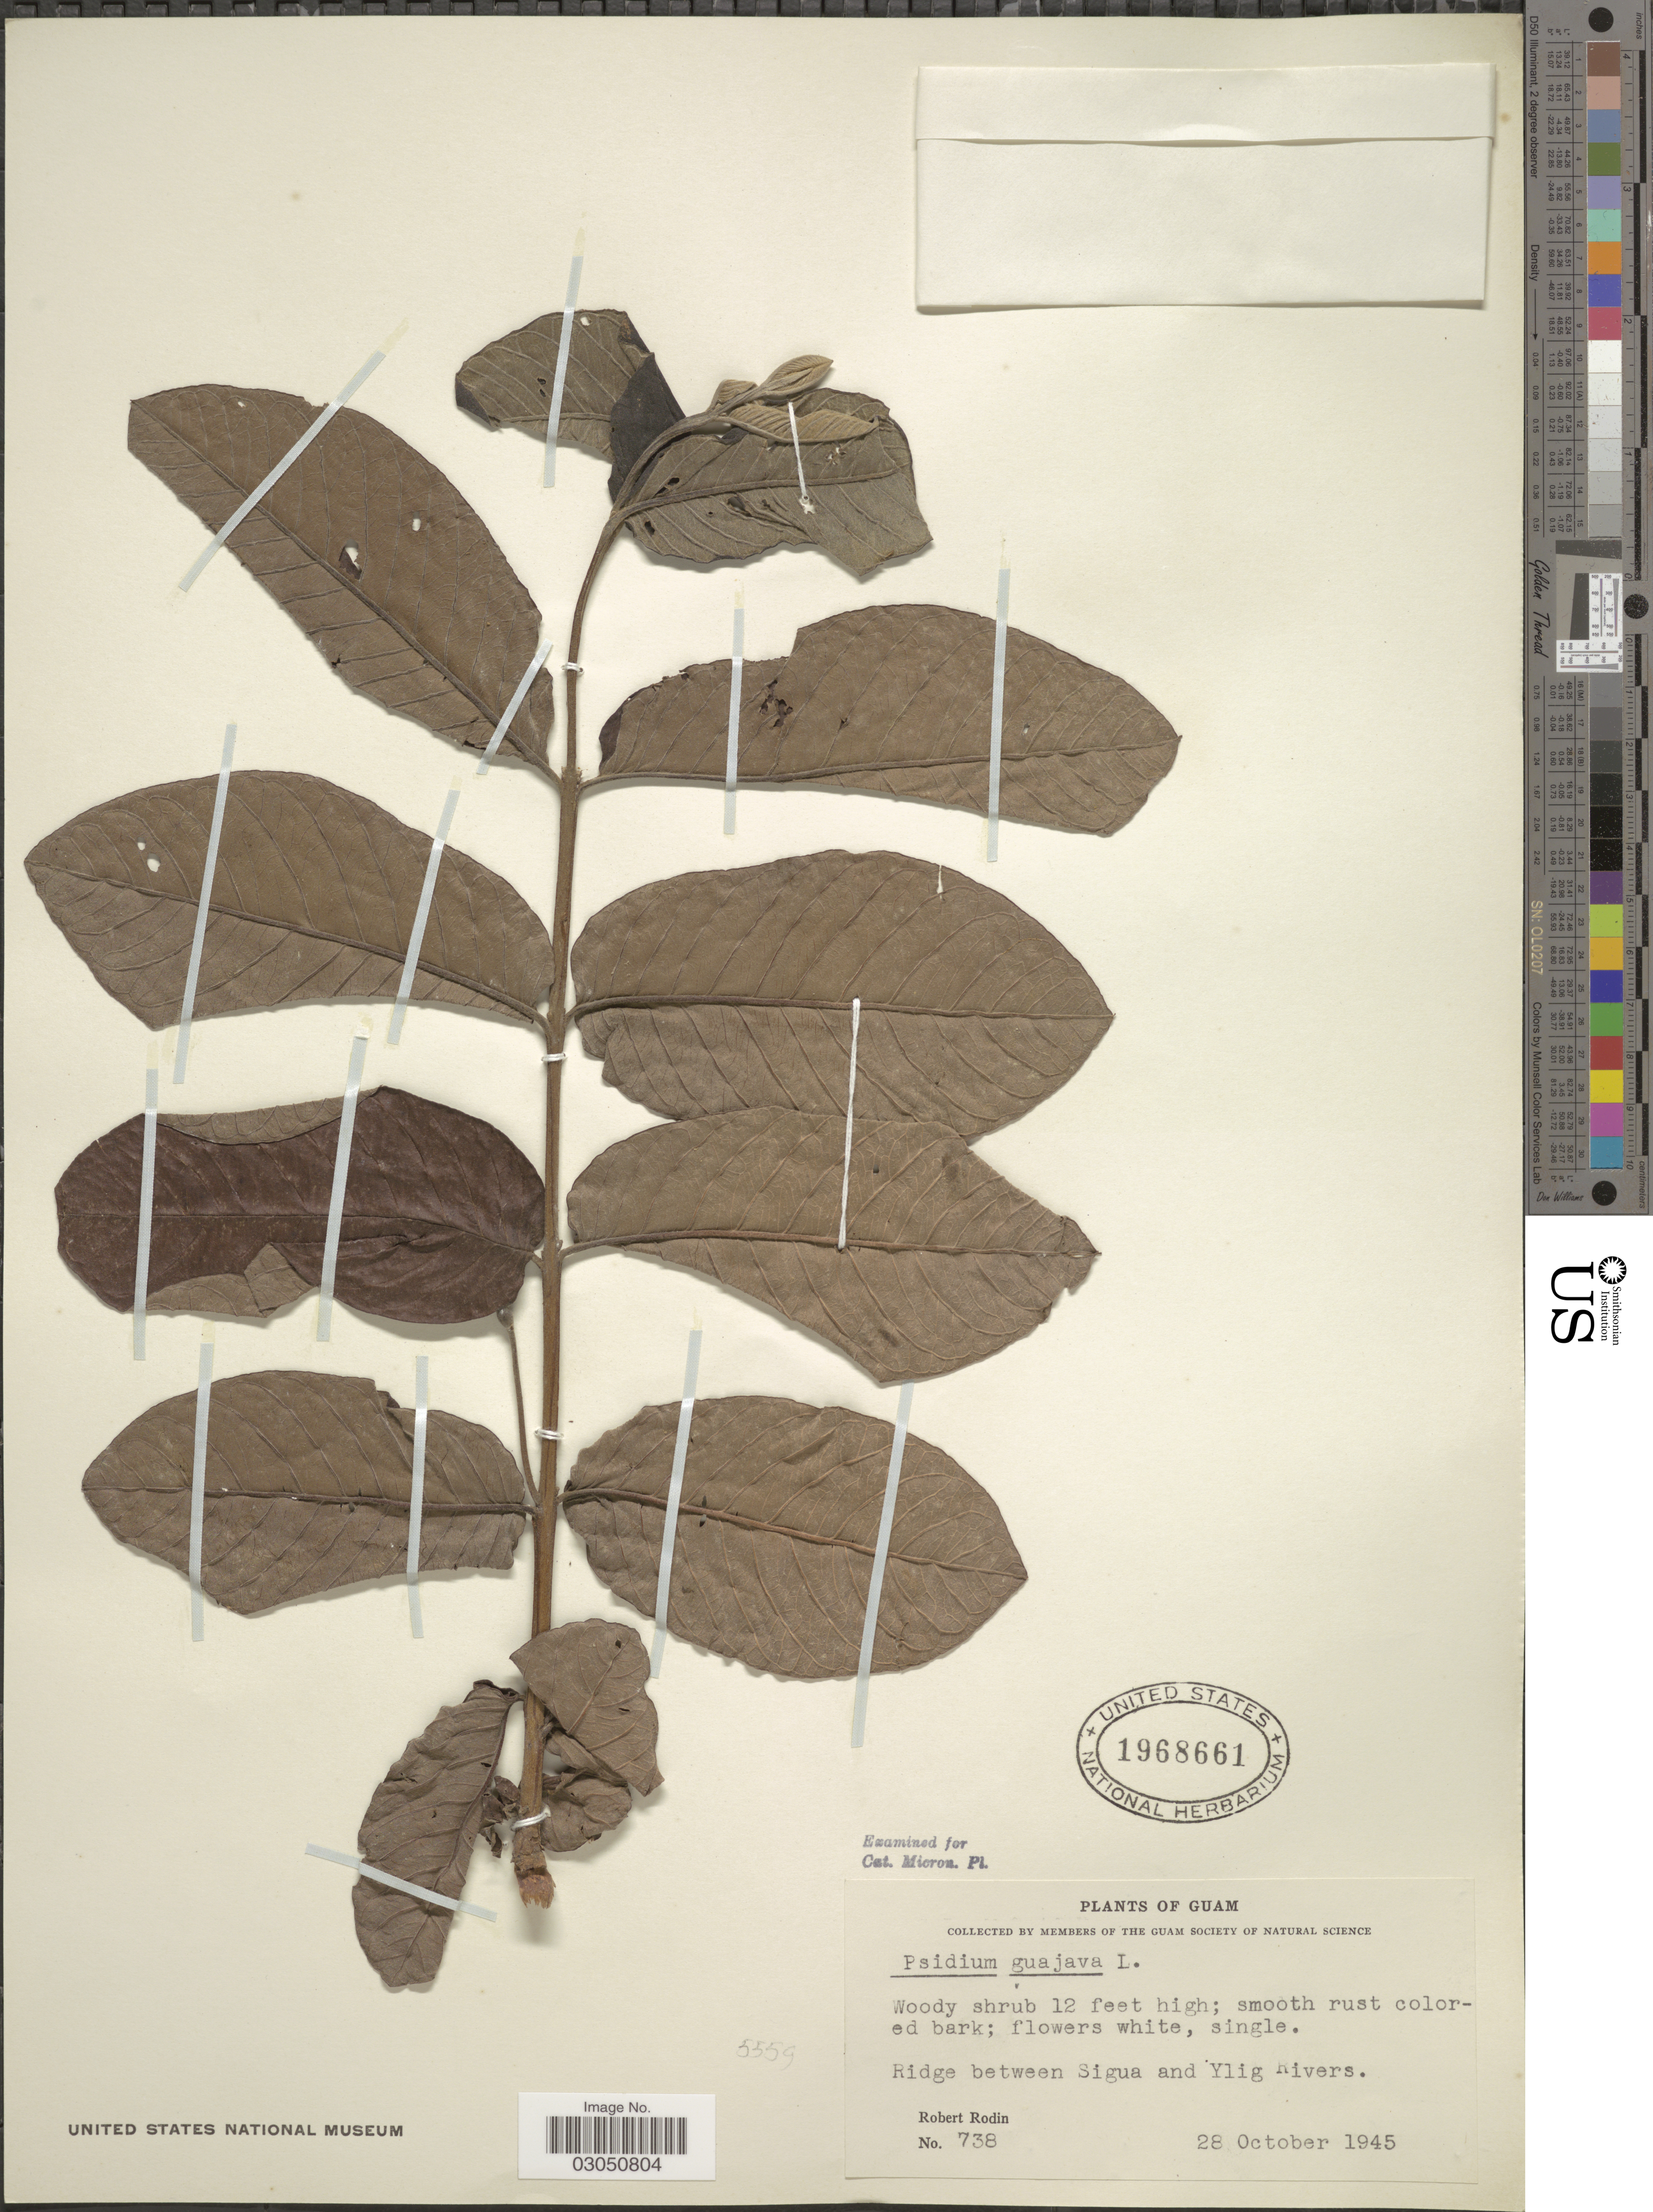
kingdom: Plantae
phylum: Tracheophyta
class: Magnoliopsida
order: Myrtales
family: Myrtaceae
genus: Psidium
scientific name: Psidium guajava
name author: L.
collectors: R. Rodin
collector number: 738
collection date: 1945-10-28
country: Guam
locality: Ridge between Sigua and Ylig Rivers.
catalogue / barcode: US 1968661